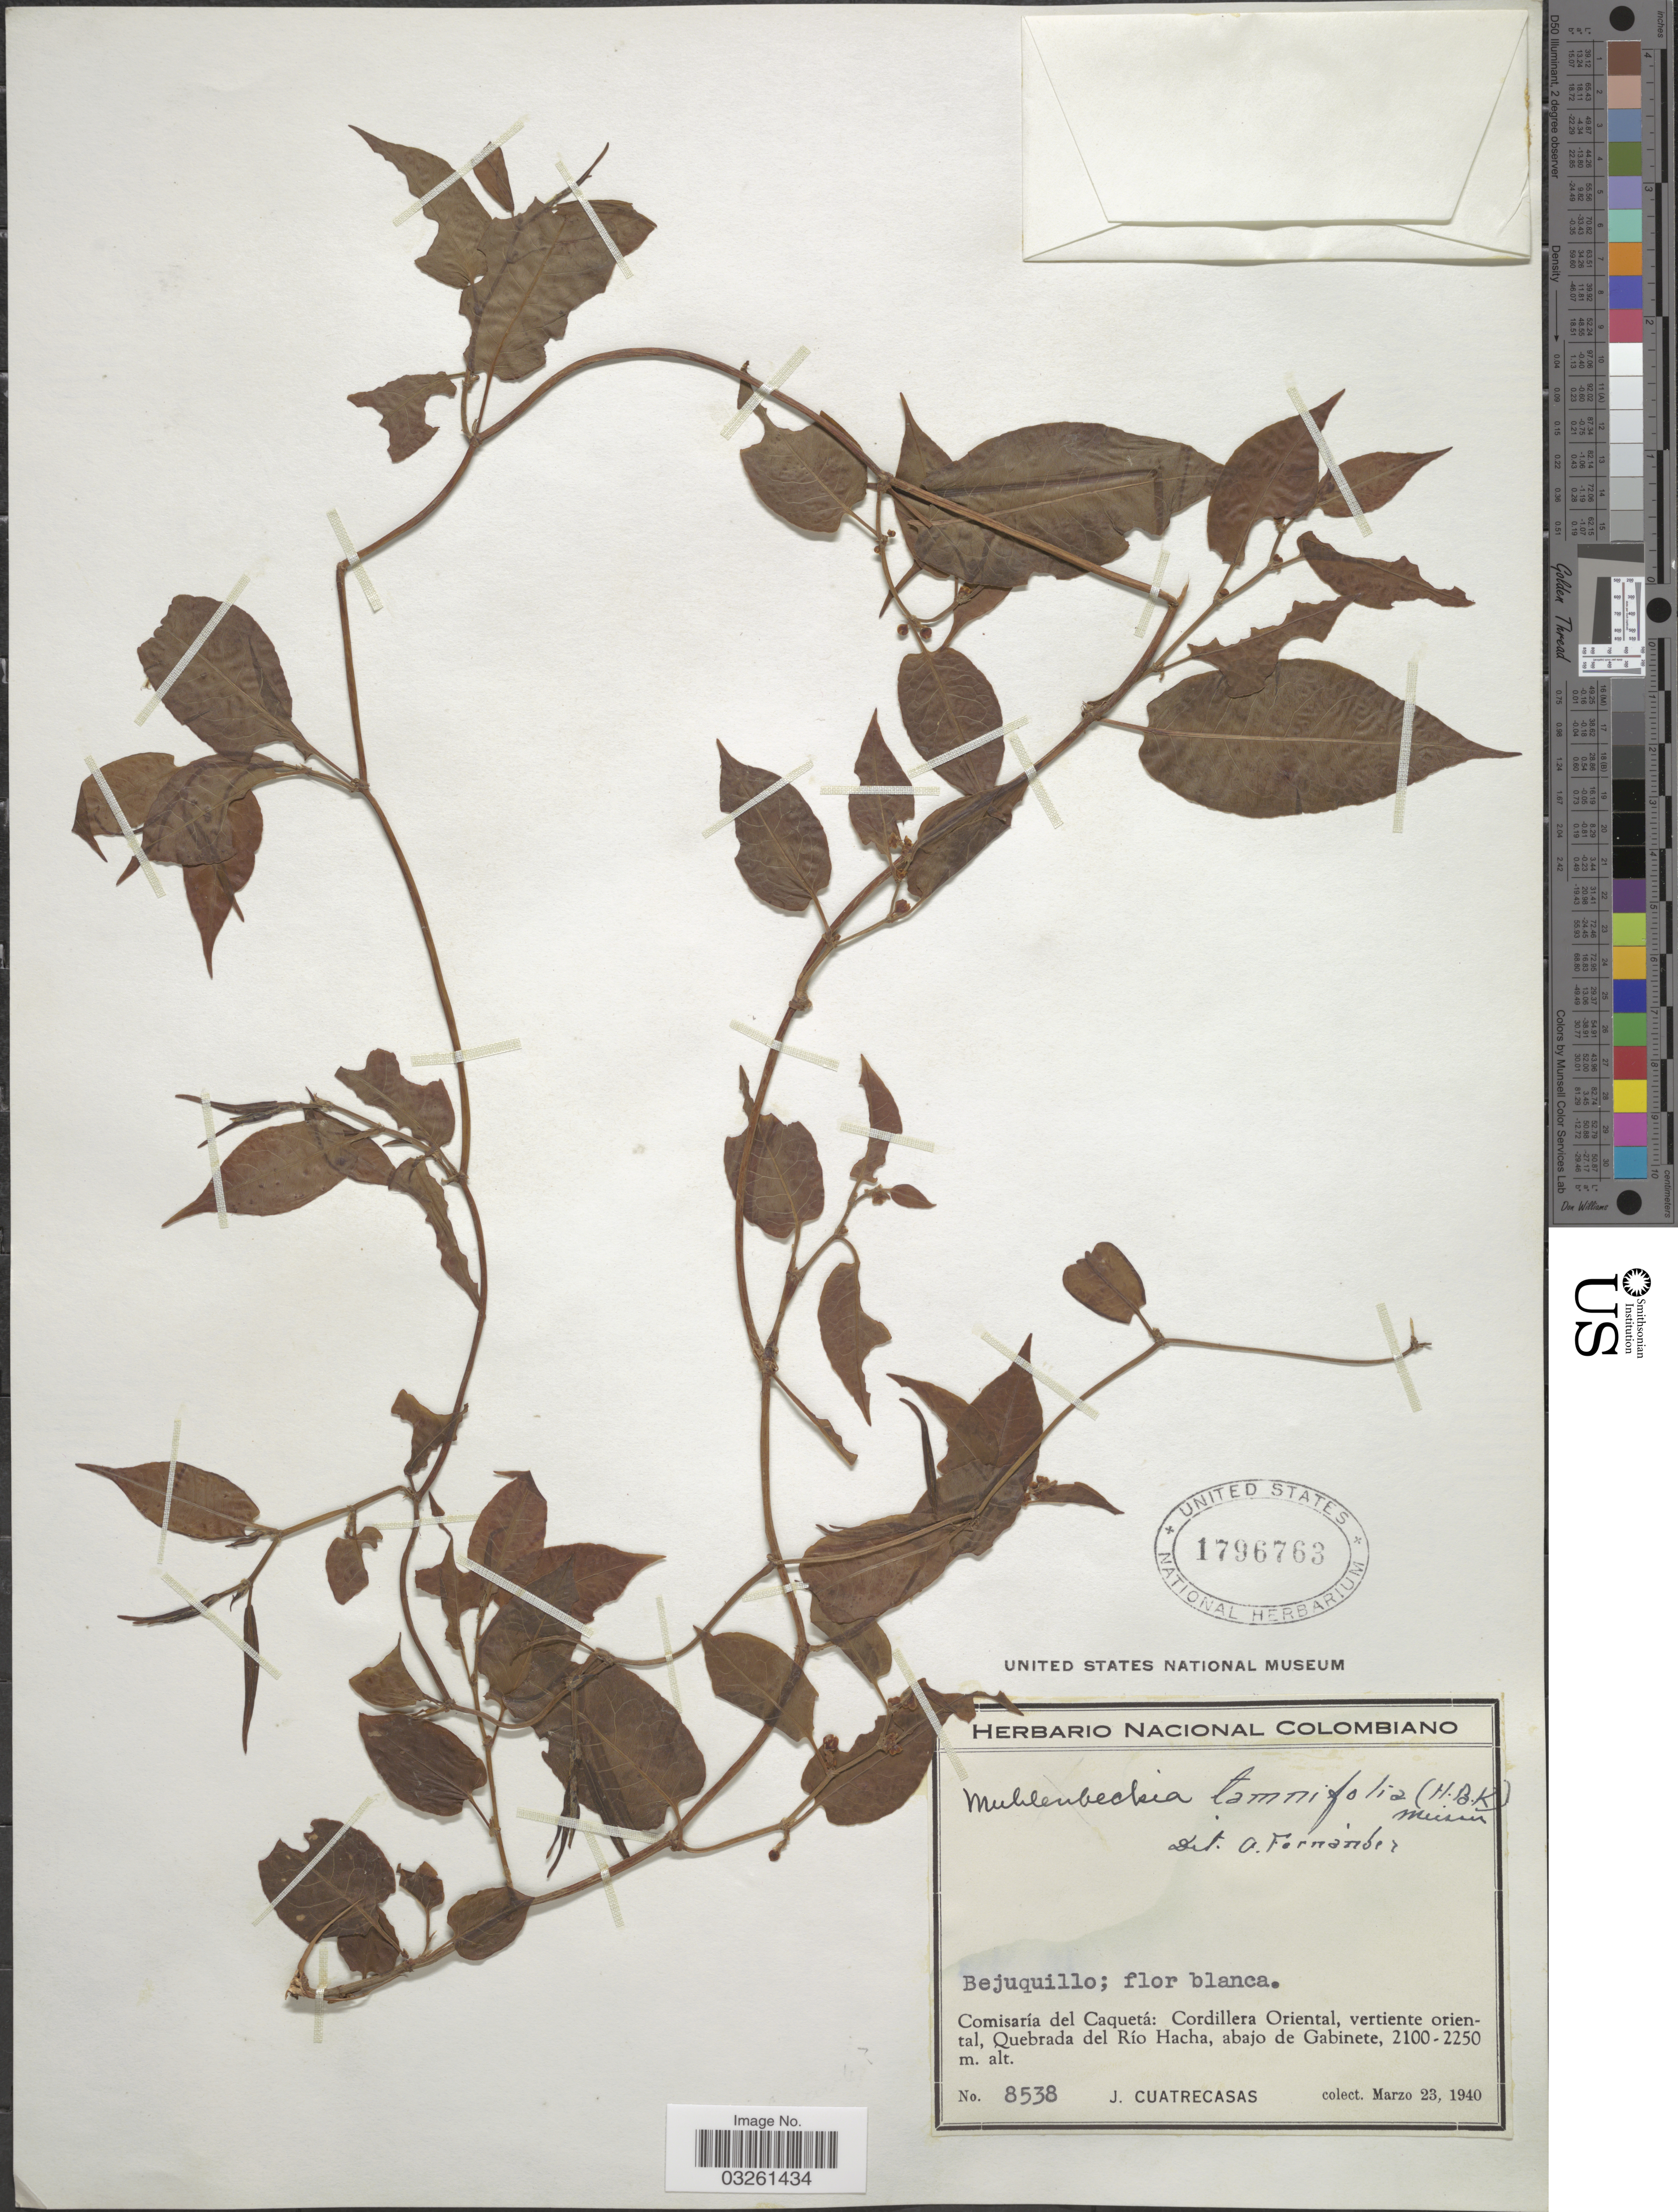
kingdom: Plantae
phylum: Tracheophyta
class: Magnoliopsida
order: Caryophyllales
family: Polygonaceae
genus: Muehlenbeckia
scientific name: Muehlenbeckia tamnifolia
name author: (Kunth) Meisn.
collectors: J. Cuatrecasas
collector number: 8538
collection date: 1940-03-23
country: Colombia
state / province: Caquetá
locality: Comisaría del Caquetá: Cordillera Oriental, vertiente oriental, Quebrada del Río Hacha, abajo de Gabinete.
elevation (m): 2100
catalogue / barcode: US 1796763